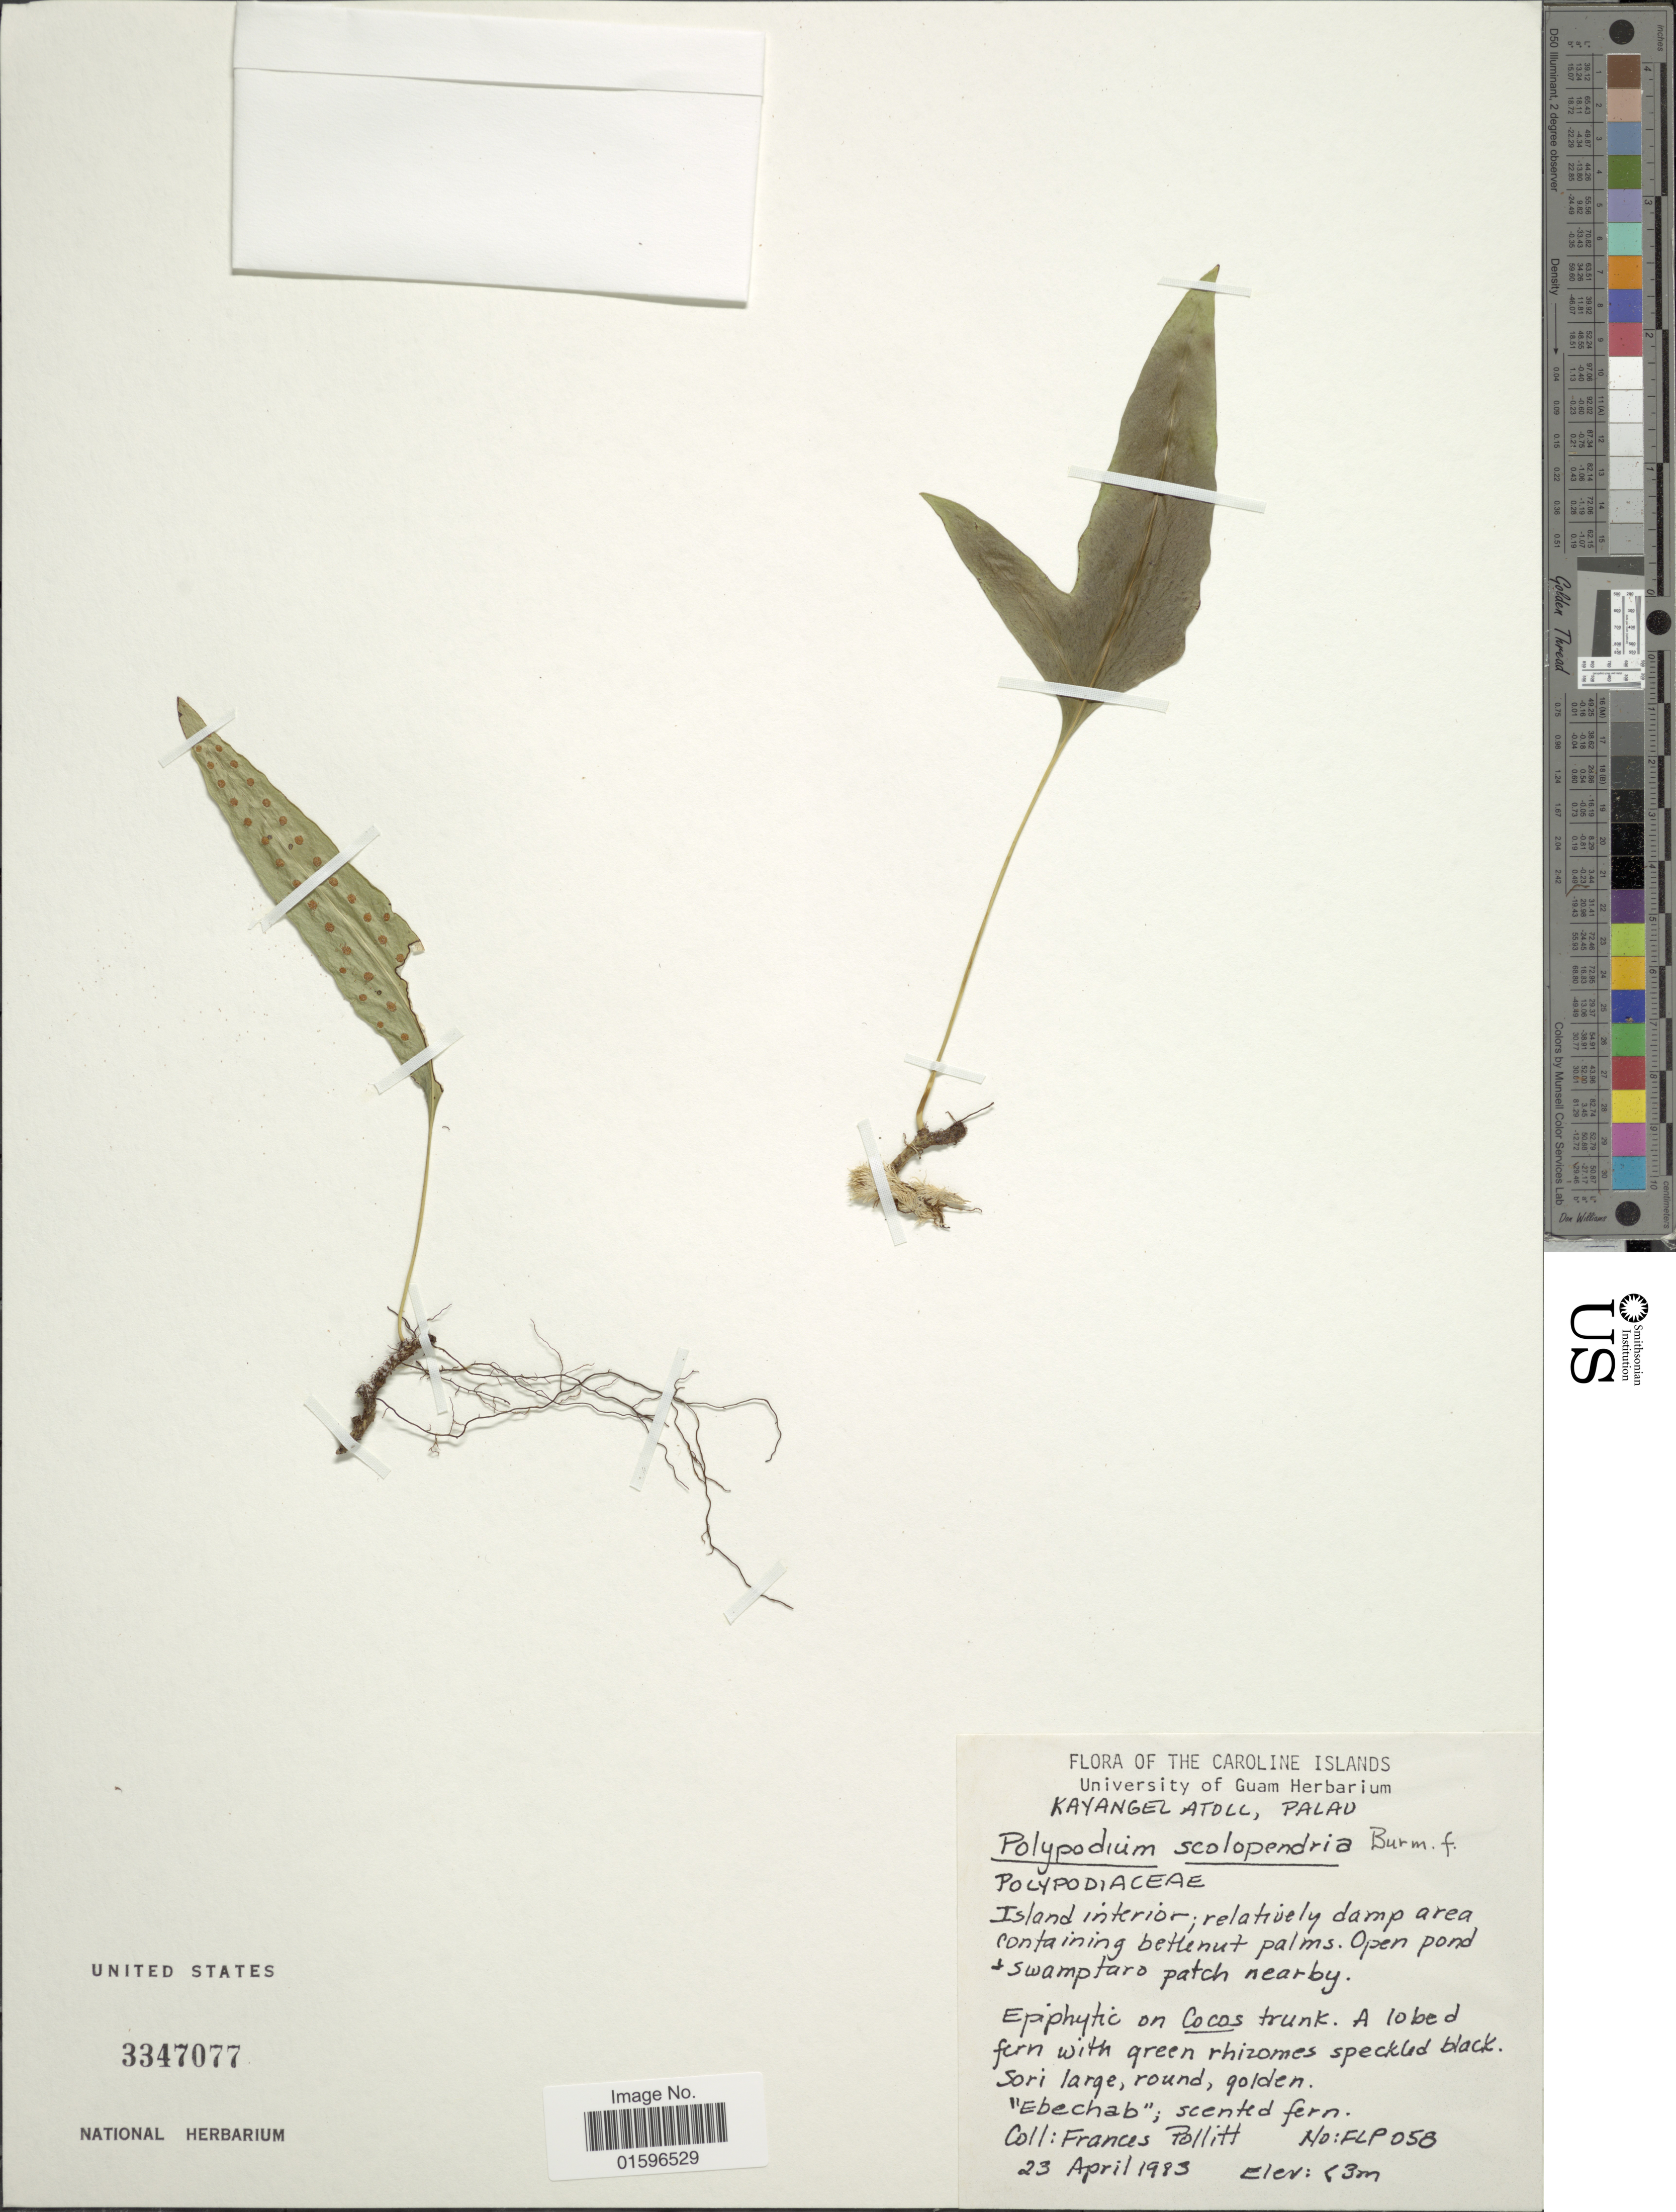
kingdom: Plantae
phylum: Tracheophyta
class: Polypodiopsida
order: Polypodiales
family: Polypodiaceae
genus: Polypodium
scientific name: Polypodium scolopendria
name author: Burm. f.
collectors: F. Pollitt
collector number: FLP 058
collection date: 1993-04-23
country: Palau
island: Ngcheangel [Kayangel] Atoll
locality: Kayangel Atoll, Palau, Island interior; relatively damp area containing betlenut palms. Open pond + swamptoro patch nearby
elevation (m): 3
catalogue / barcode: US 3347077